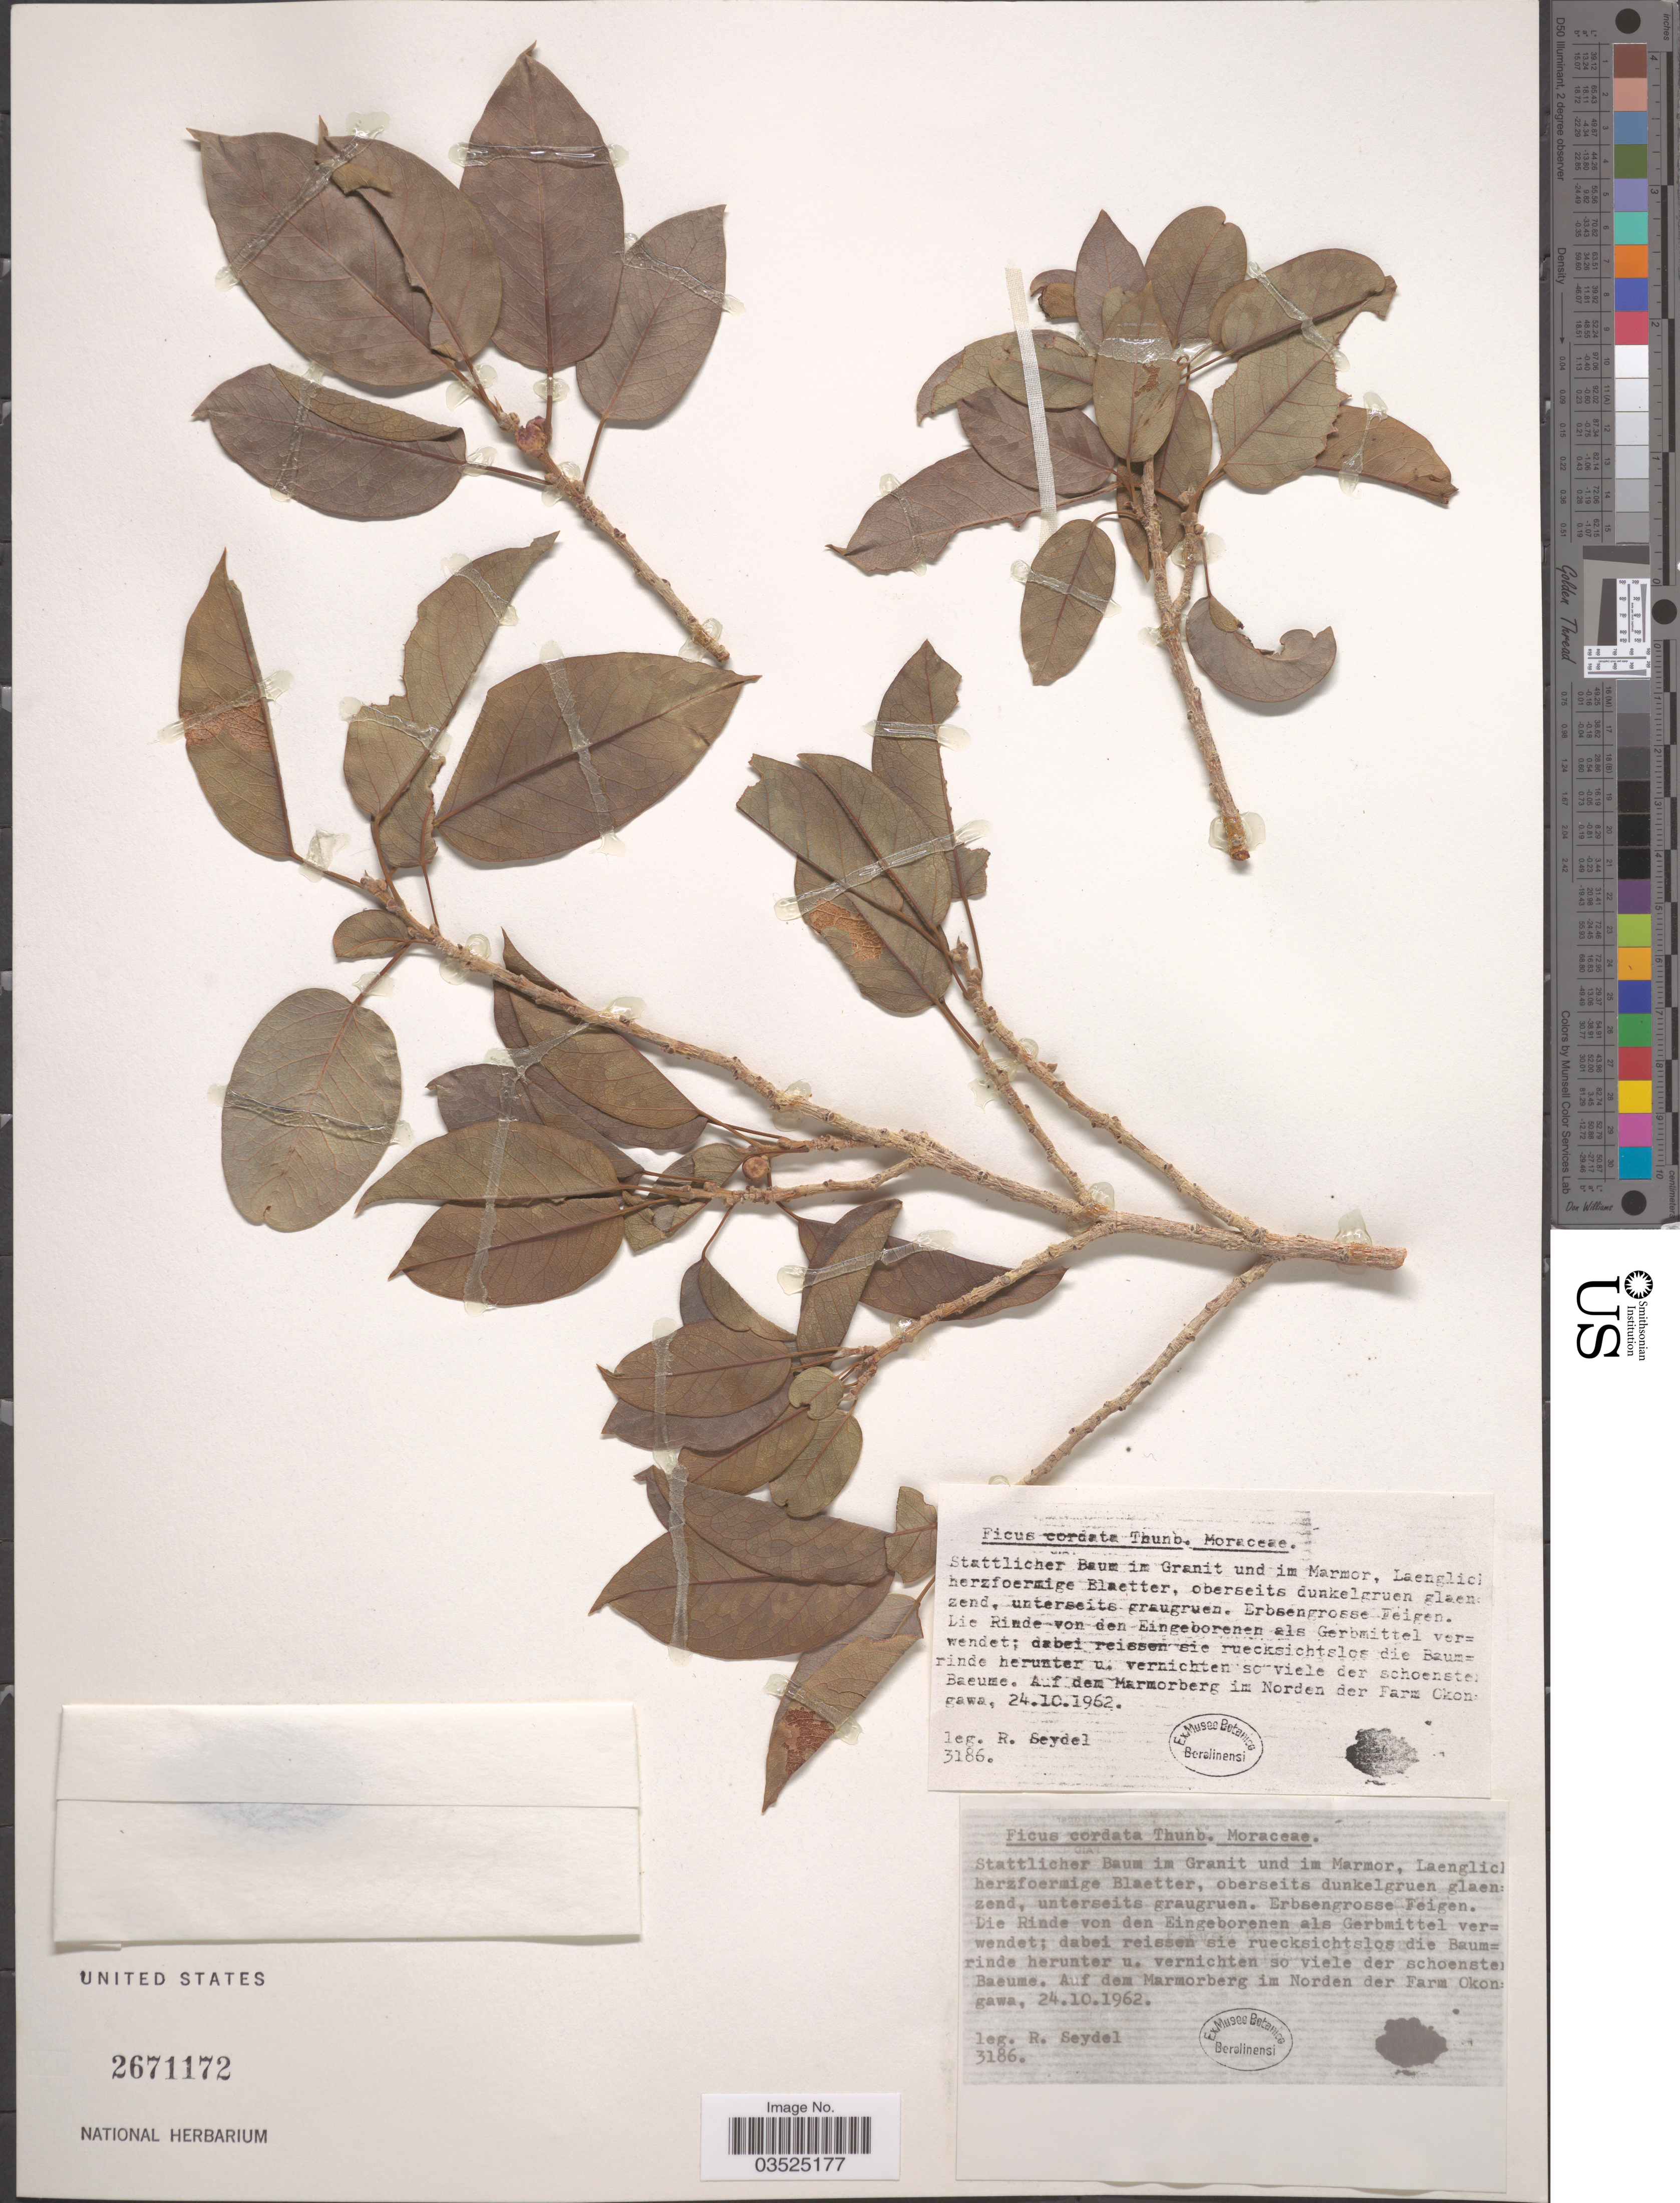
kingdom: Plantae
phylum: Tracheophyta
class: Magnoliopsida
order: Rosales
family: Moraceae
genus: Ficus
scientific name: Ficus cordata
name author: Thunb.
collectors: R. Seydel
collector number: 3186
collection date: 1962-10-24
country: Namibia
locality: Auf dem Marmorberg im Norden der Farm Okongawa.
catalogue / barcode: US 2671172